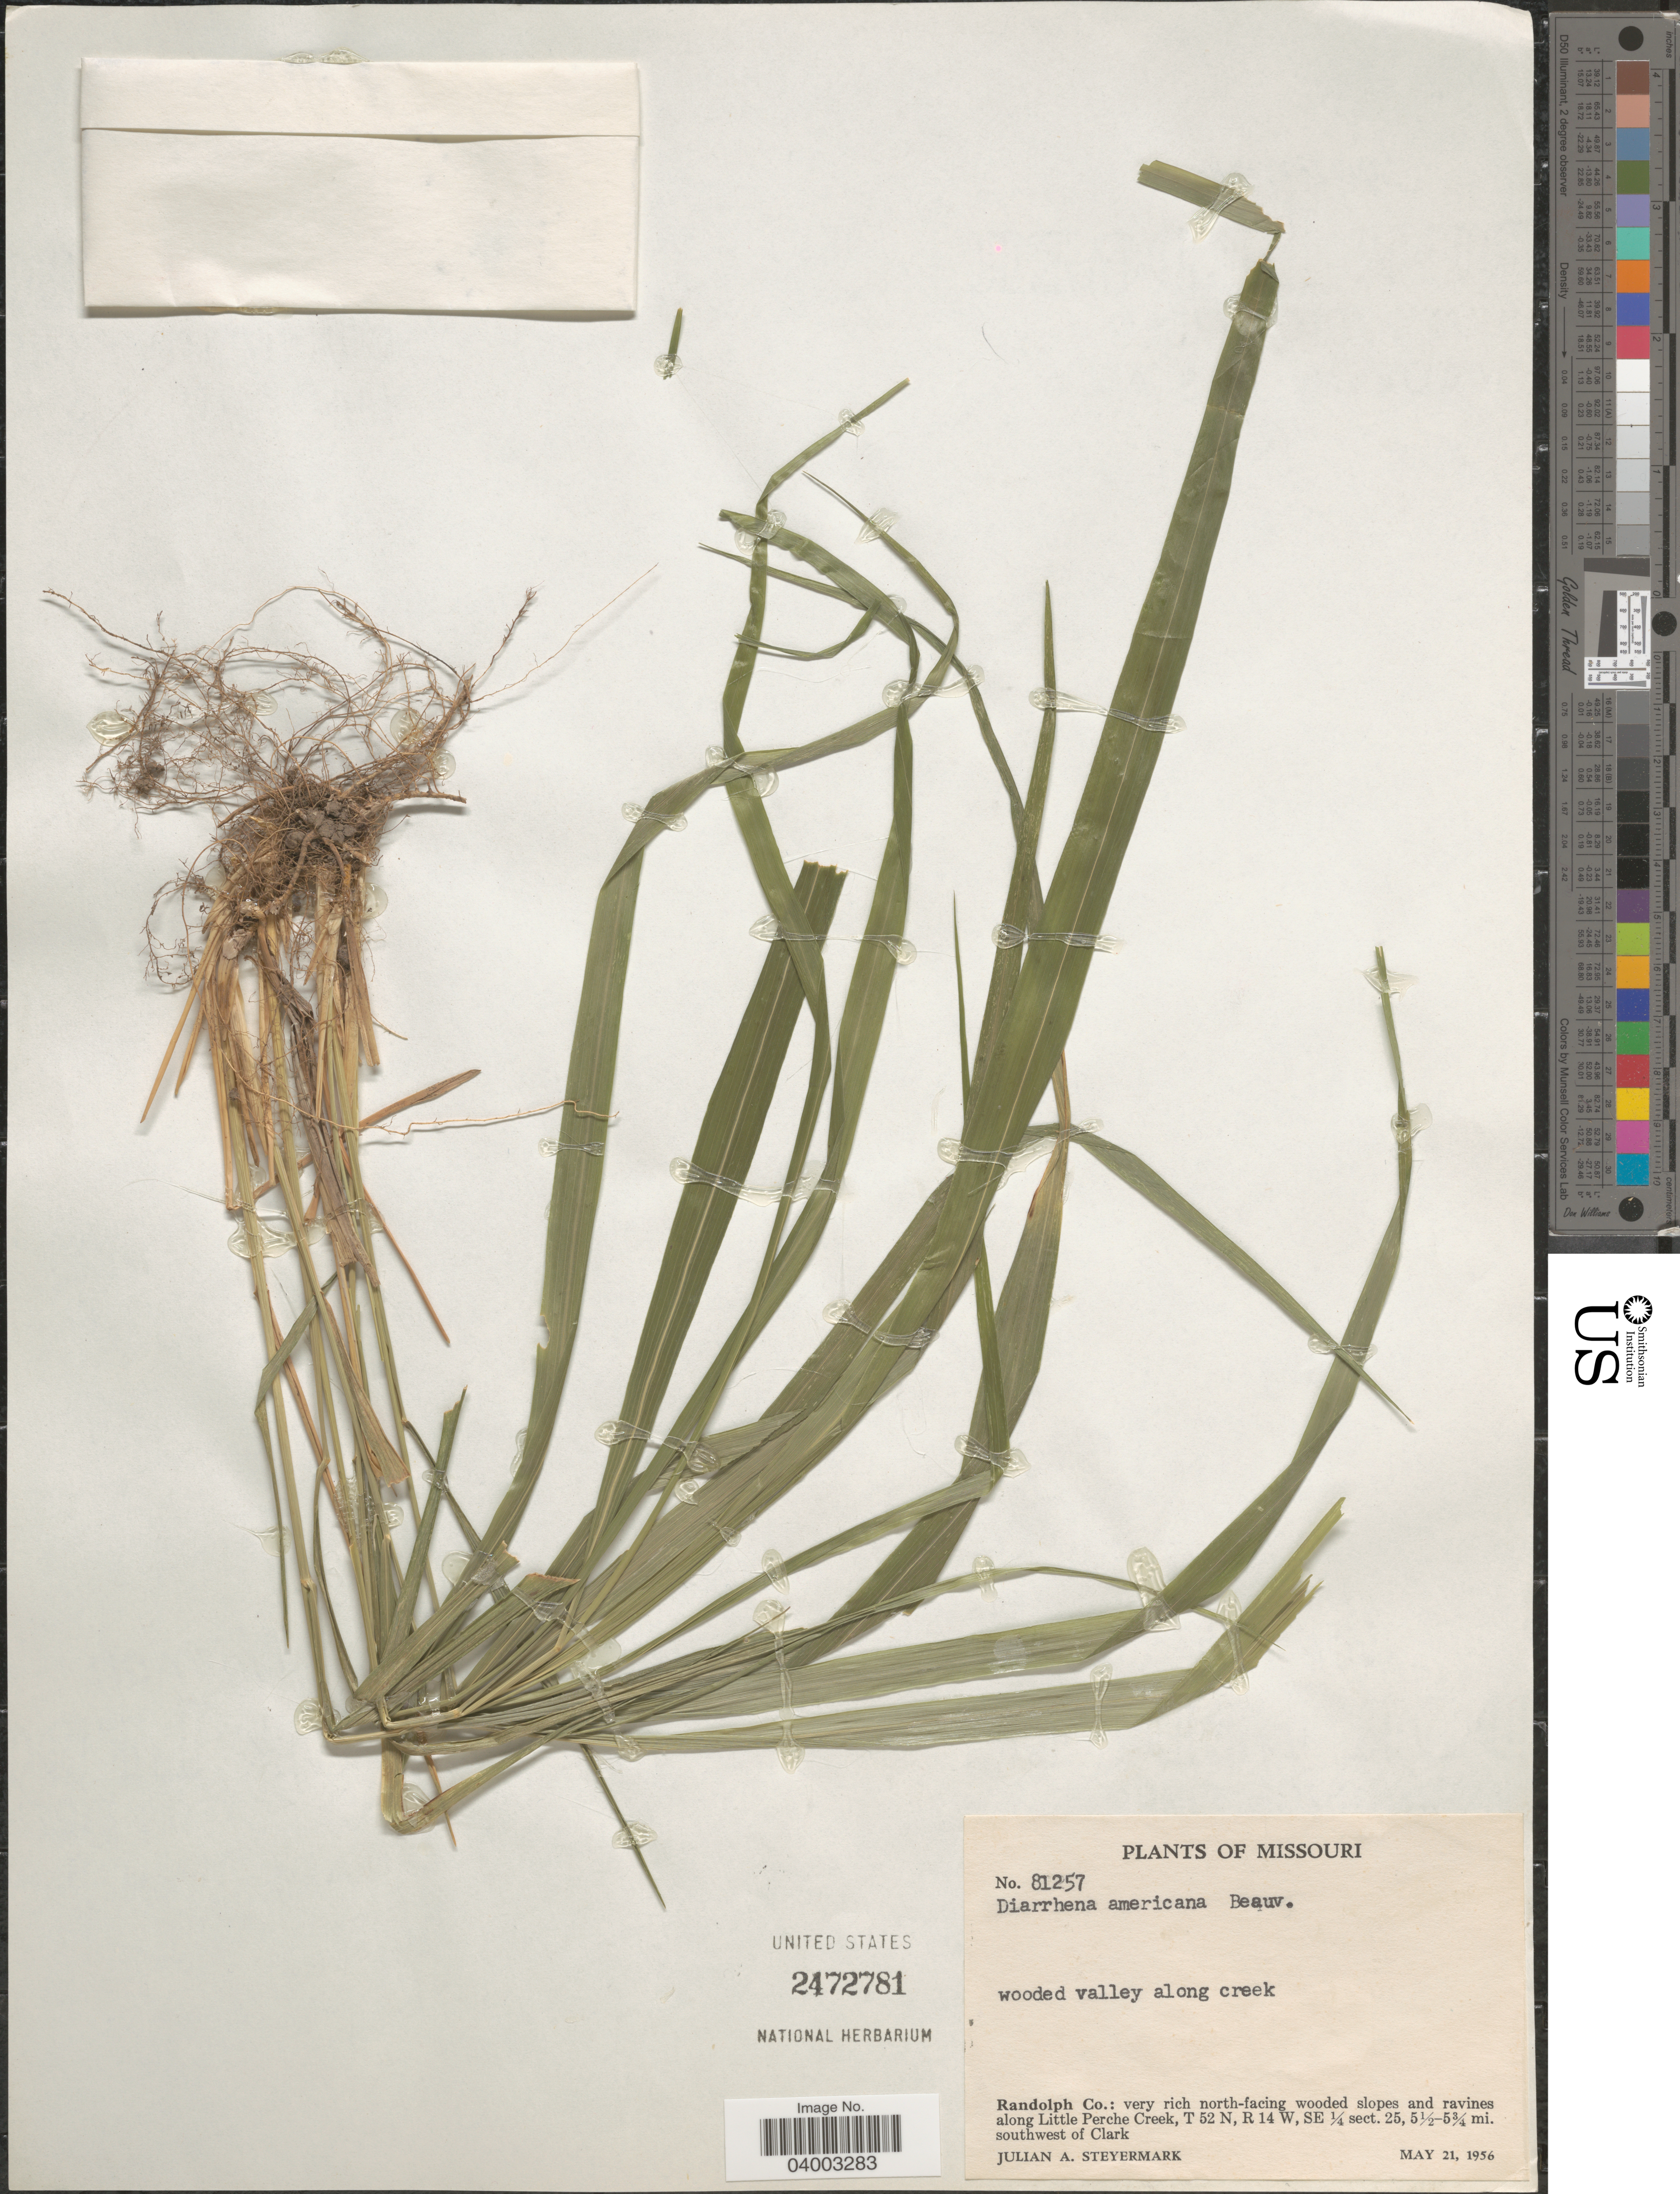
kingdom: Plantae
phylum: Tracheophyta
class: Liliopsida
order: Poales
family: Poaceae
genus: Diarrhena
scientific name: Diarrhena americana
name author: P. Beauv.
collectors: J. Steyermark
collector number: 81257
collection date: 1956-05-21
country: United States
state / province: Missouri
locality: Randolph Co.: very rich north-facing wooded slopes and ravines along Little Perche Creek, T 52 N, R 14 W, Se ¼ sect. 25, 5½-5¾ mi. southwest of Clark.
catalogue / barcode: US 2472781